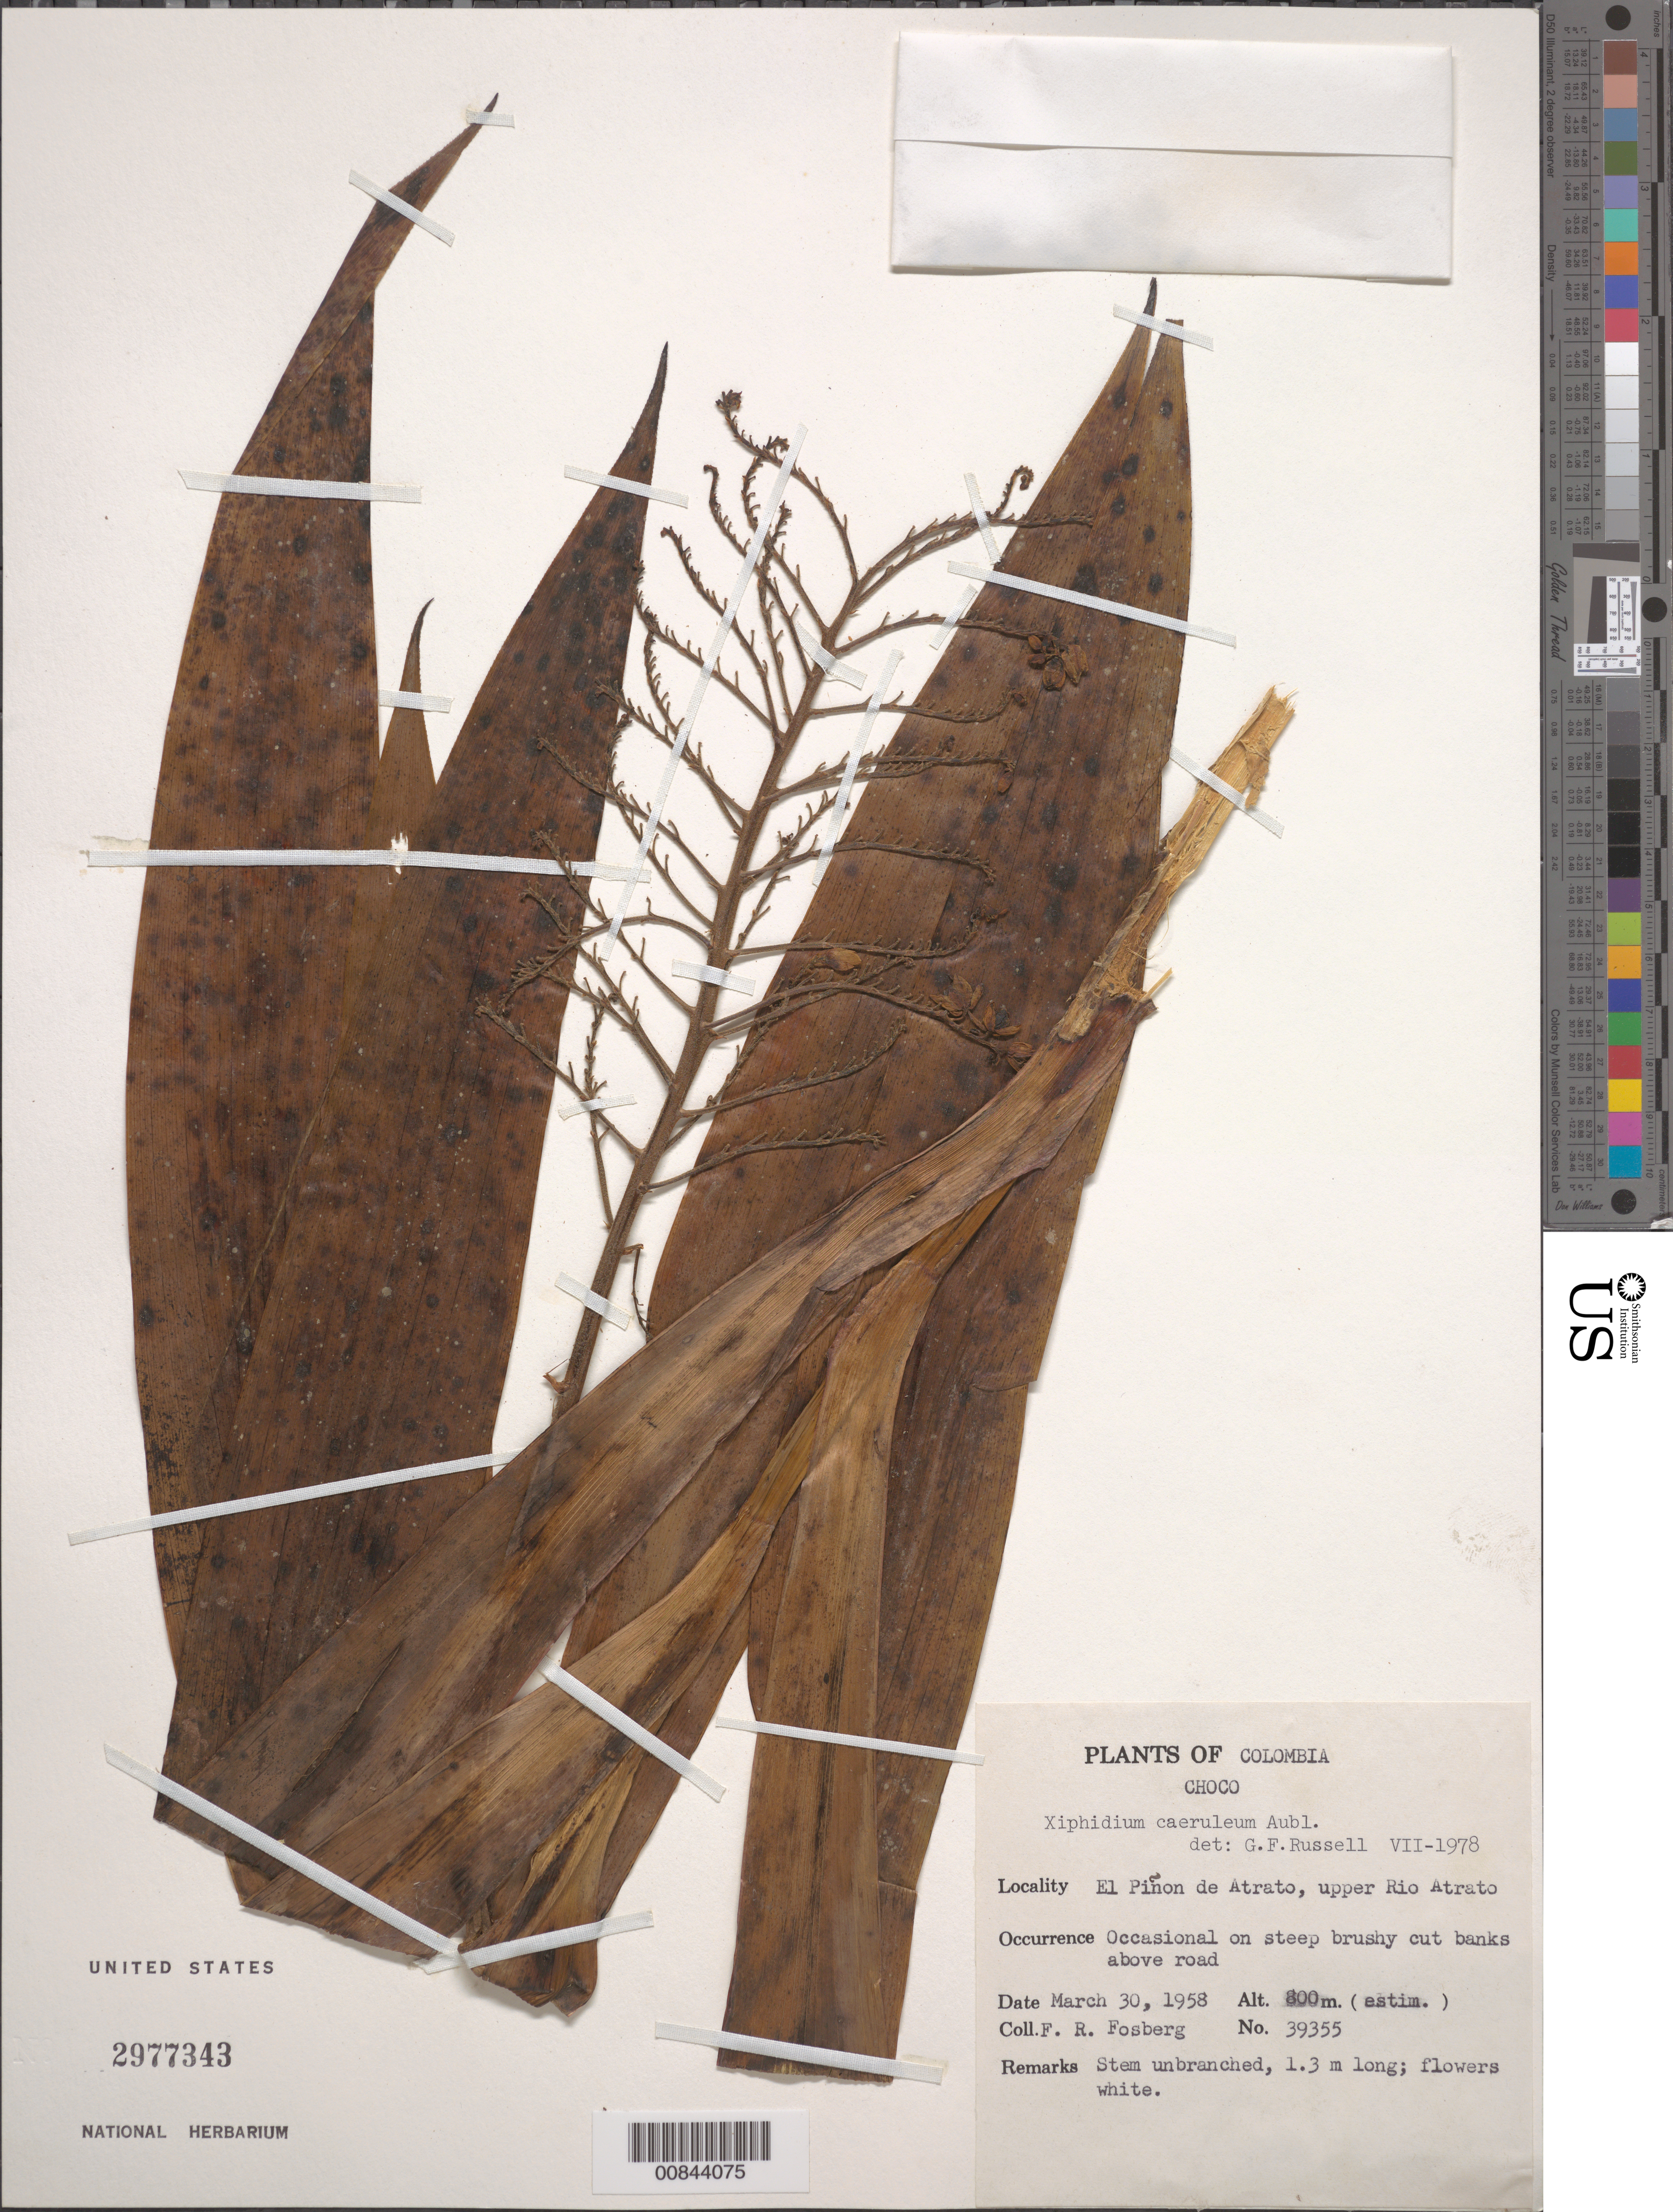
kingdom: Plantae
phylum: Tracheophyta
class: Liliopsida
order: Commelinales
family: Haemodoraceae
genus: Xiphidium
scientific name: Xiphidium caeruleum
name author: Aubl.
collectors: F. R. Fosberg et al.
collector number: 39355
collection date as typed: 30 Mar 1958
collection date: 1958-03-30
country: Colombia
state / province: Chocó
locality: El Pihon de Atrato, upper Rio Atrato.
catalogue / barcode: US 2977343